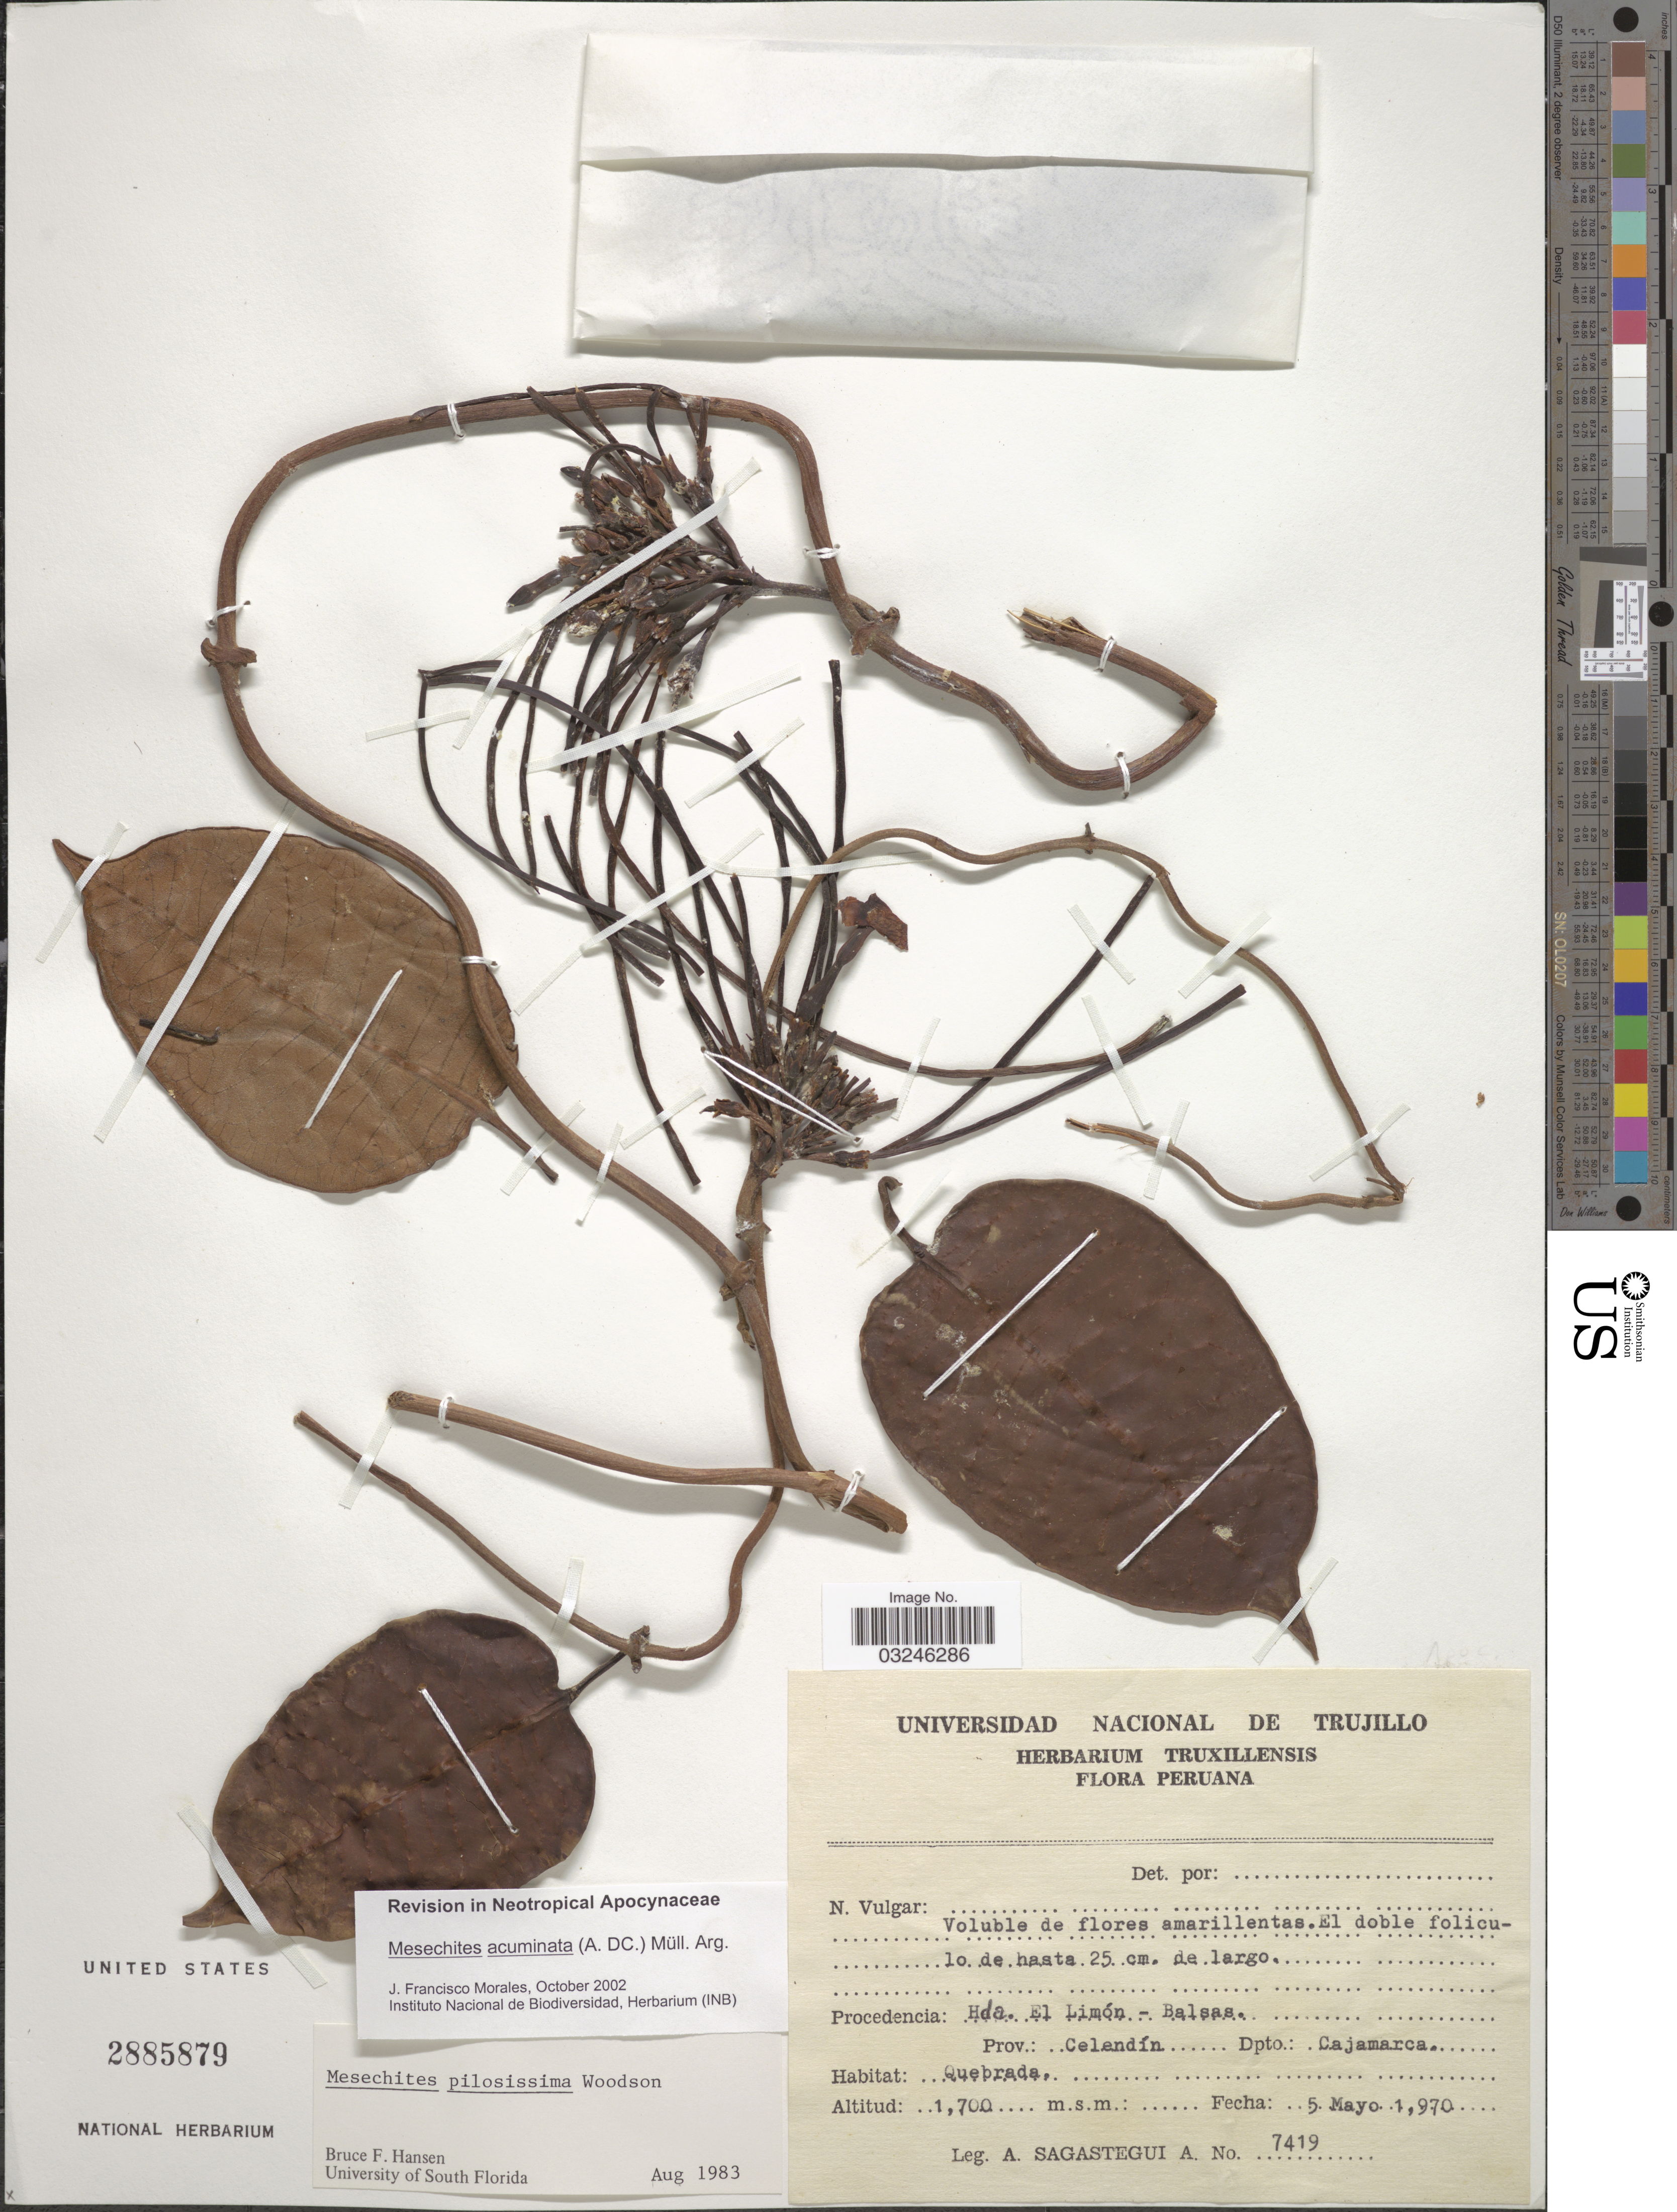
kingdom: Plantae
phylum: Tracheophyta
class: Magnoliopsida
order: Gentianales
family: Apocynaceae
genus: Mesechites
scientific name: Mesechites acuminatus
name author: (Ruiz & Pav.) Müll. Arg.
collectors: A. Sagástegui A.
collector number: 7419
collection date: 1970-05-05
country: Peru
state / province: Cajamarca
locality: Procedencia: Hda. El Limón - Balsas. Prov.: Celendín. Dpto.: Cajamarca. Quebrada.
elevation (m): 1700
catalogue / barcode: US 2885879